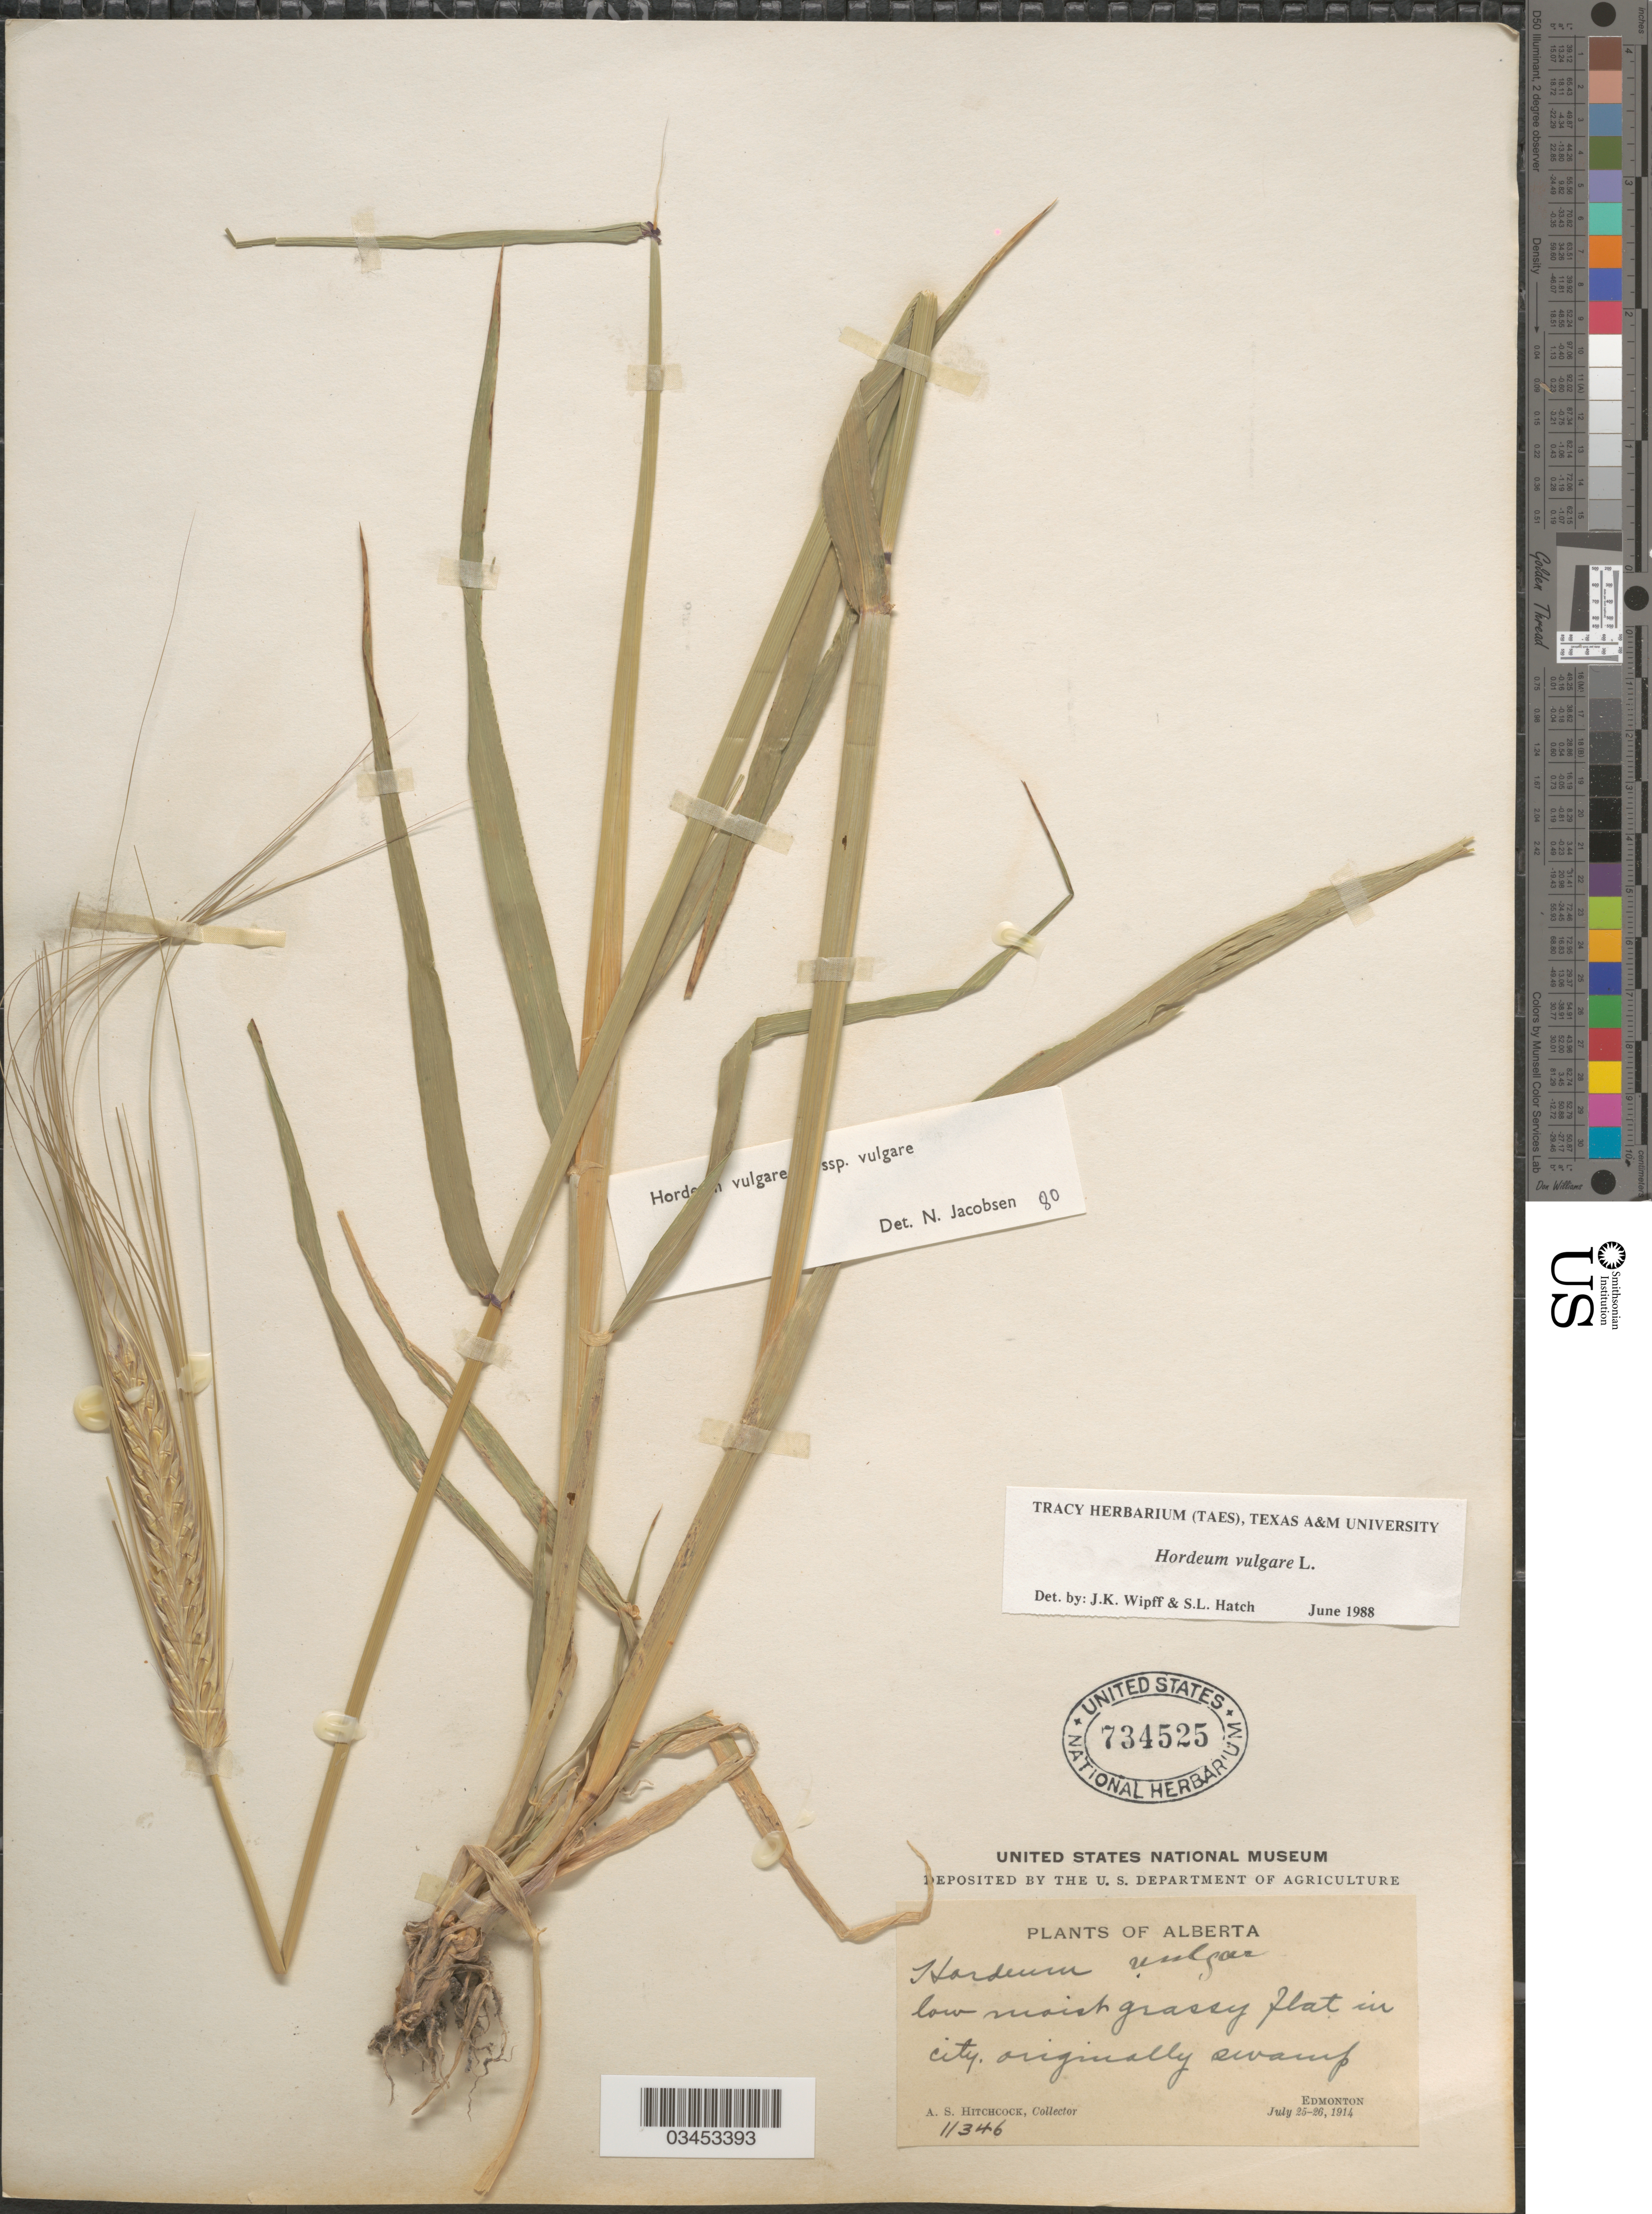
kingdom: Plantae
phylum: Tracheophyta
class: Liliopsida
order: Poales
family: Poaceae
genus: Hordeum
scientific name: Hordeum vulgare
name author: L.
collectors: A. S. Hitchcock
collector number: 11346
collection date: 1914-07-25/1914-07-26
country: Canada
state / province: Alberta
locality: Edmonton.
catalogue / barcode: US 734525